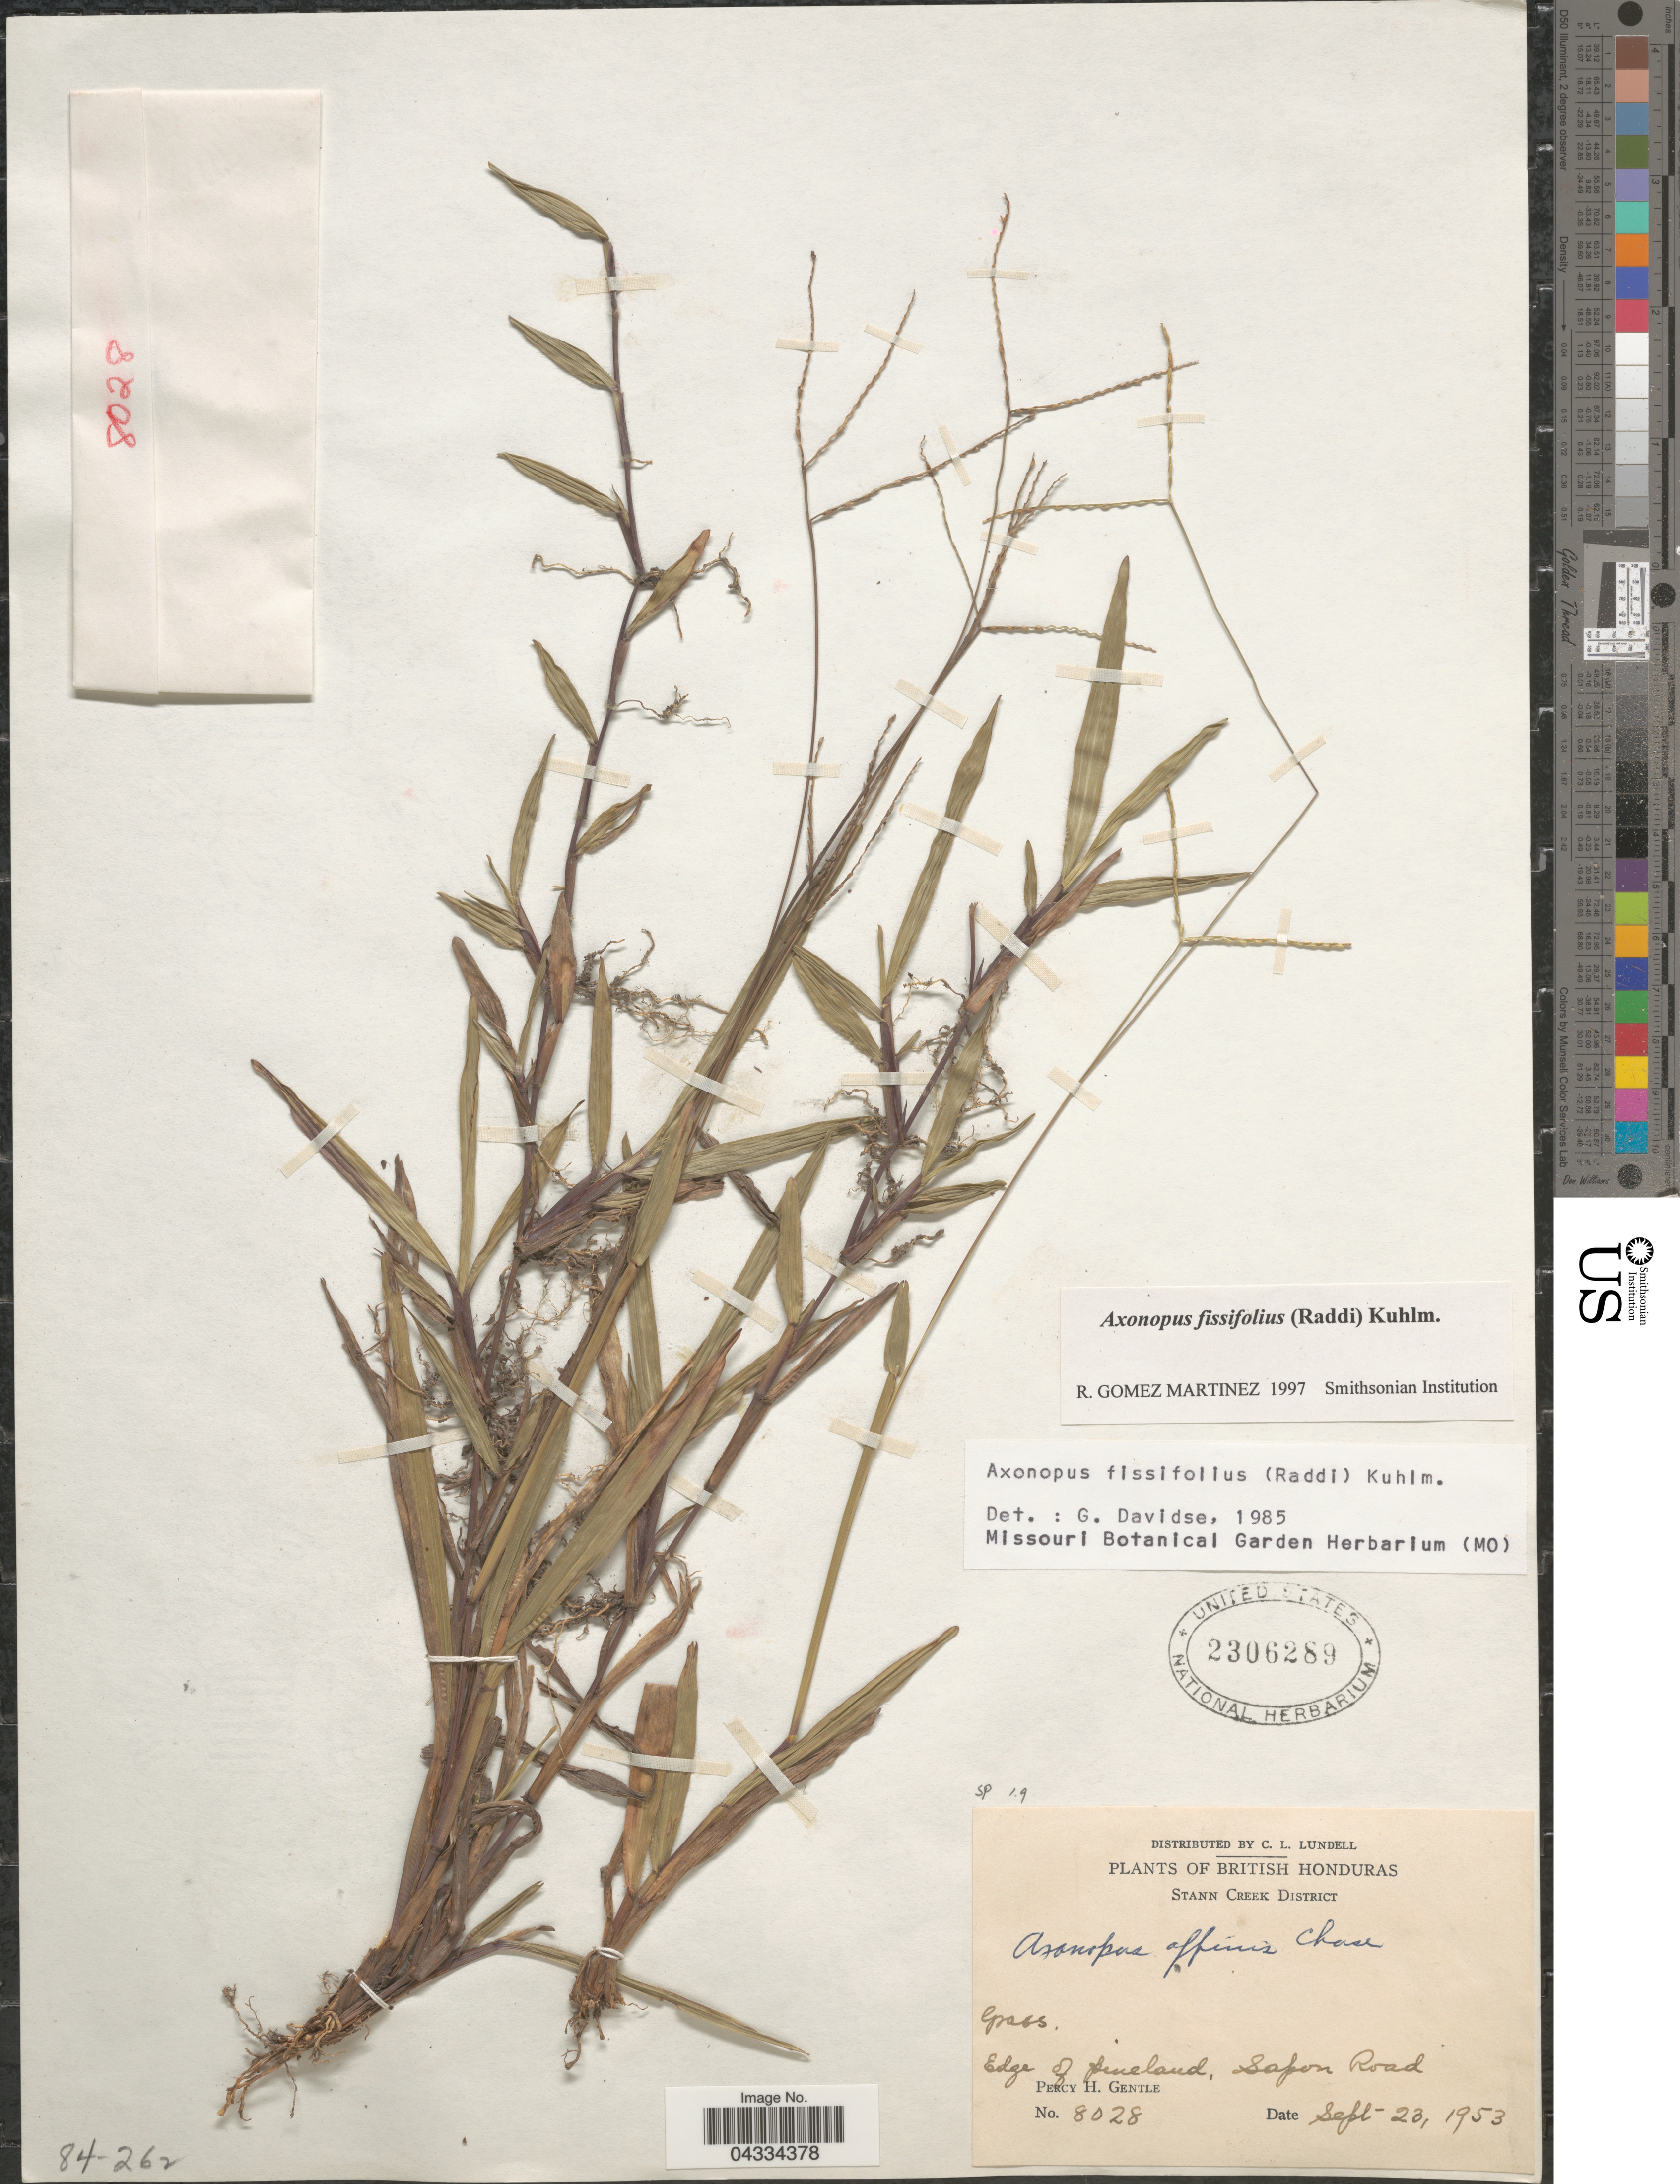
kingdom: Plantae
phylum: Tracheophyta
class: Liliopsida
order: Poales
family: Poaceae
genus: Axonopus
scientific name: Axonopus fissifolius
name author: (Raddi) Kuhlm.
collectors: P. H. Gentle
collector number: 8028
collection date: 1953-09-23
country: Belize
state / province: Stann Creek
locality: British Honduras. Stann Creek District. Edge of pineland, Sapon Road.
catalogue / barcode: US 2306289